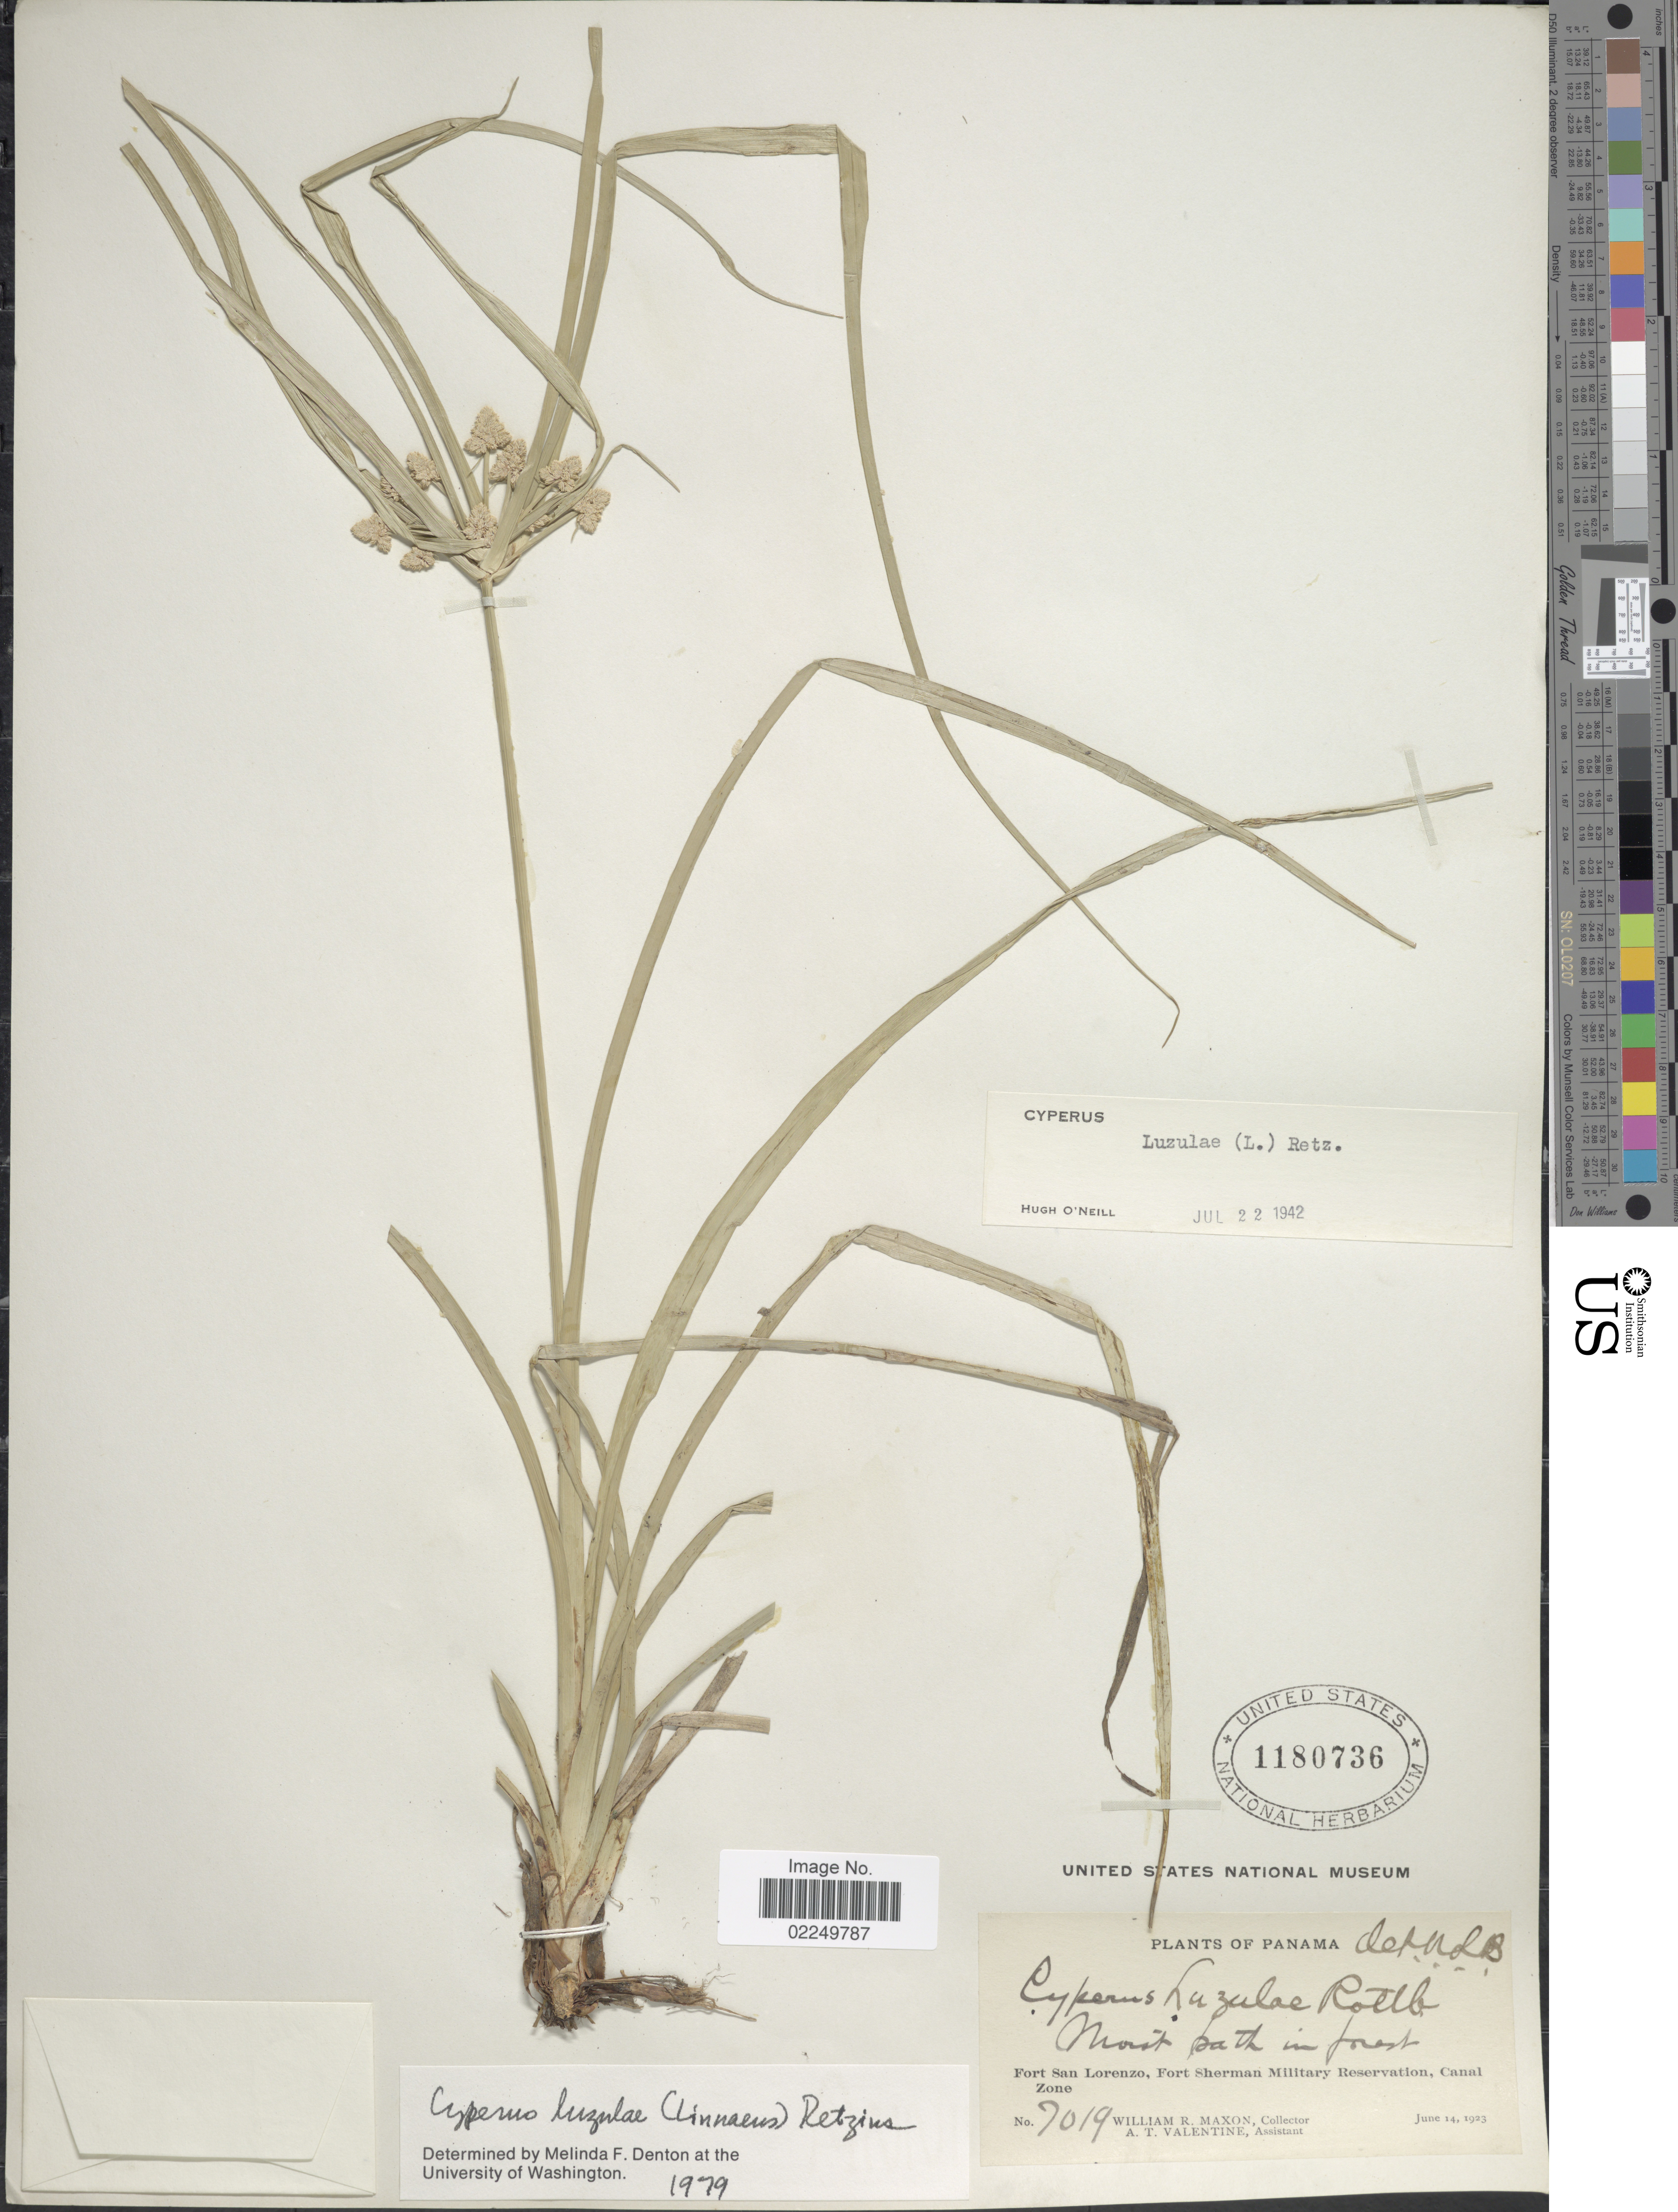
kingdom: Plantae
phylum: Tracheophyta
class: Liliopsida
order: Poales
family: Cyperaceae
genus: Cyperus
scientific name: Cyperus luzulae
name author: (L.) Rottb. ex Retz.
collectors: W. R. Maxon & A. Valentine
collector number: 7019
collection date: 1923-06-14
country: Panama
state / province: Colón / Panamá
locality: Fort San Lorenzo, Fort Sherman Military Reservation, Canal Zone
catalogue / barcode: US 1180736